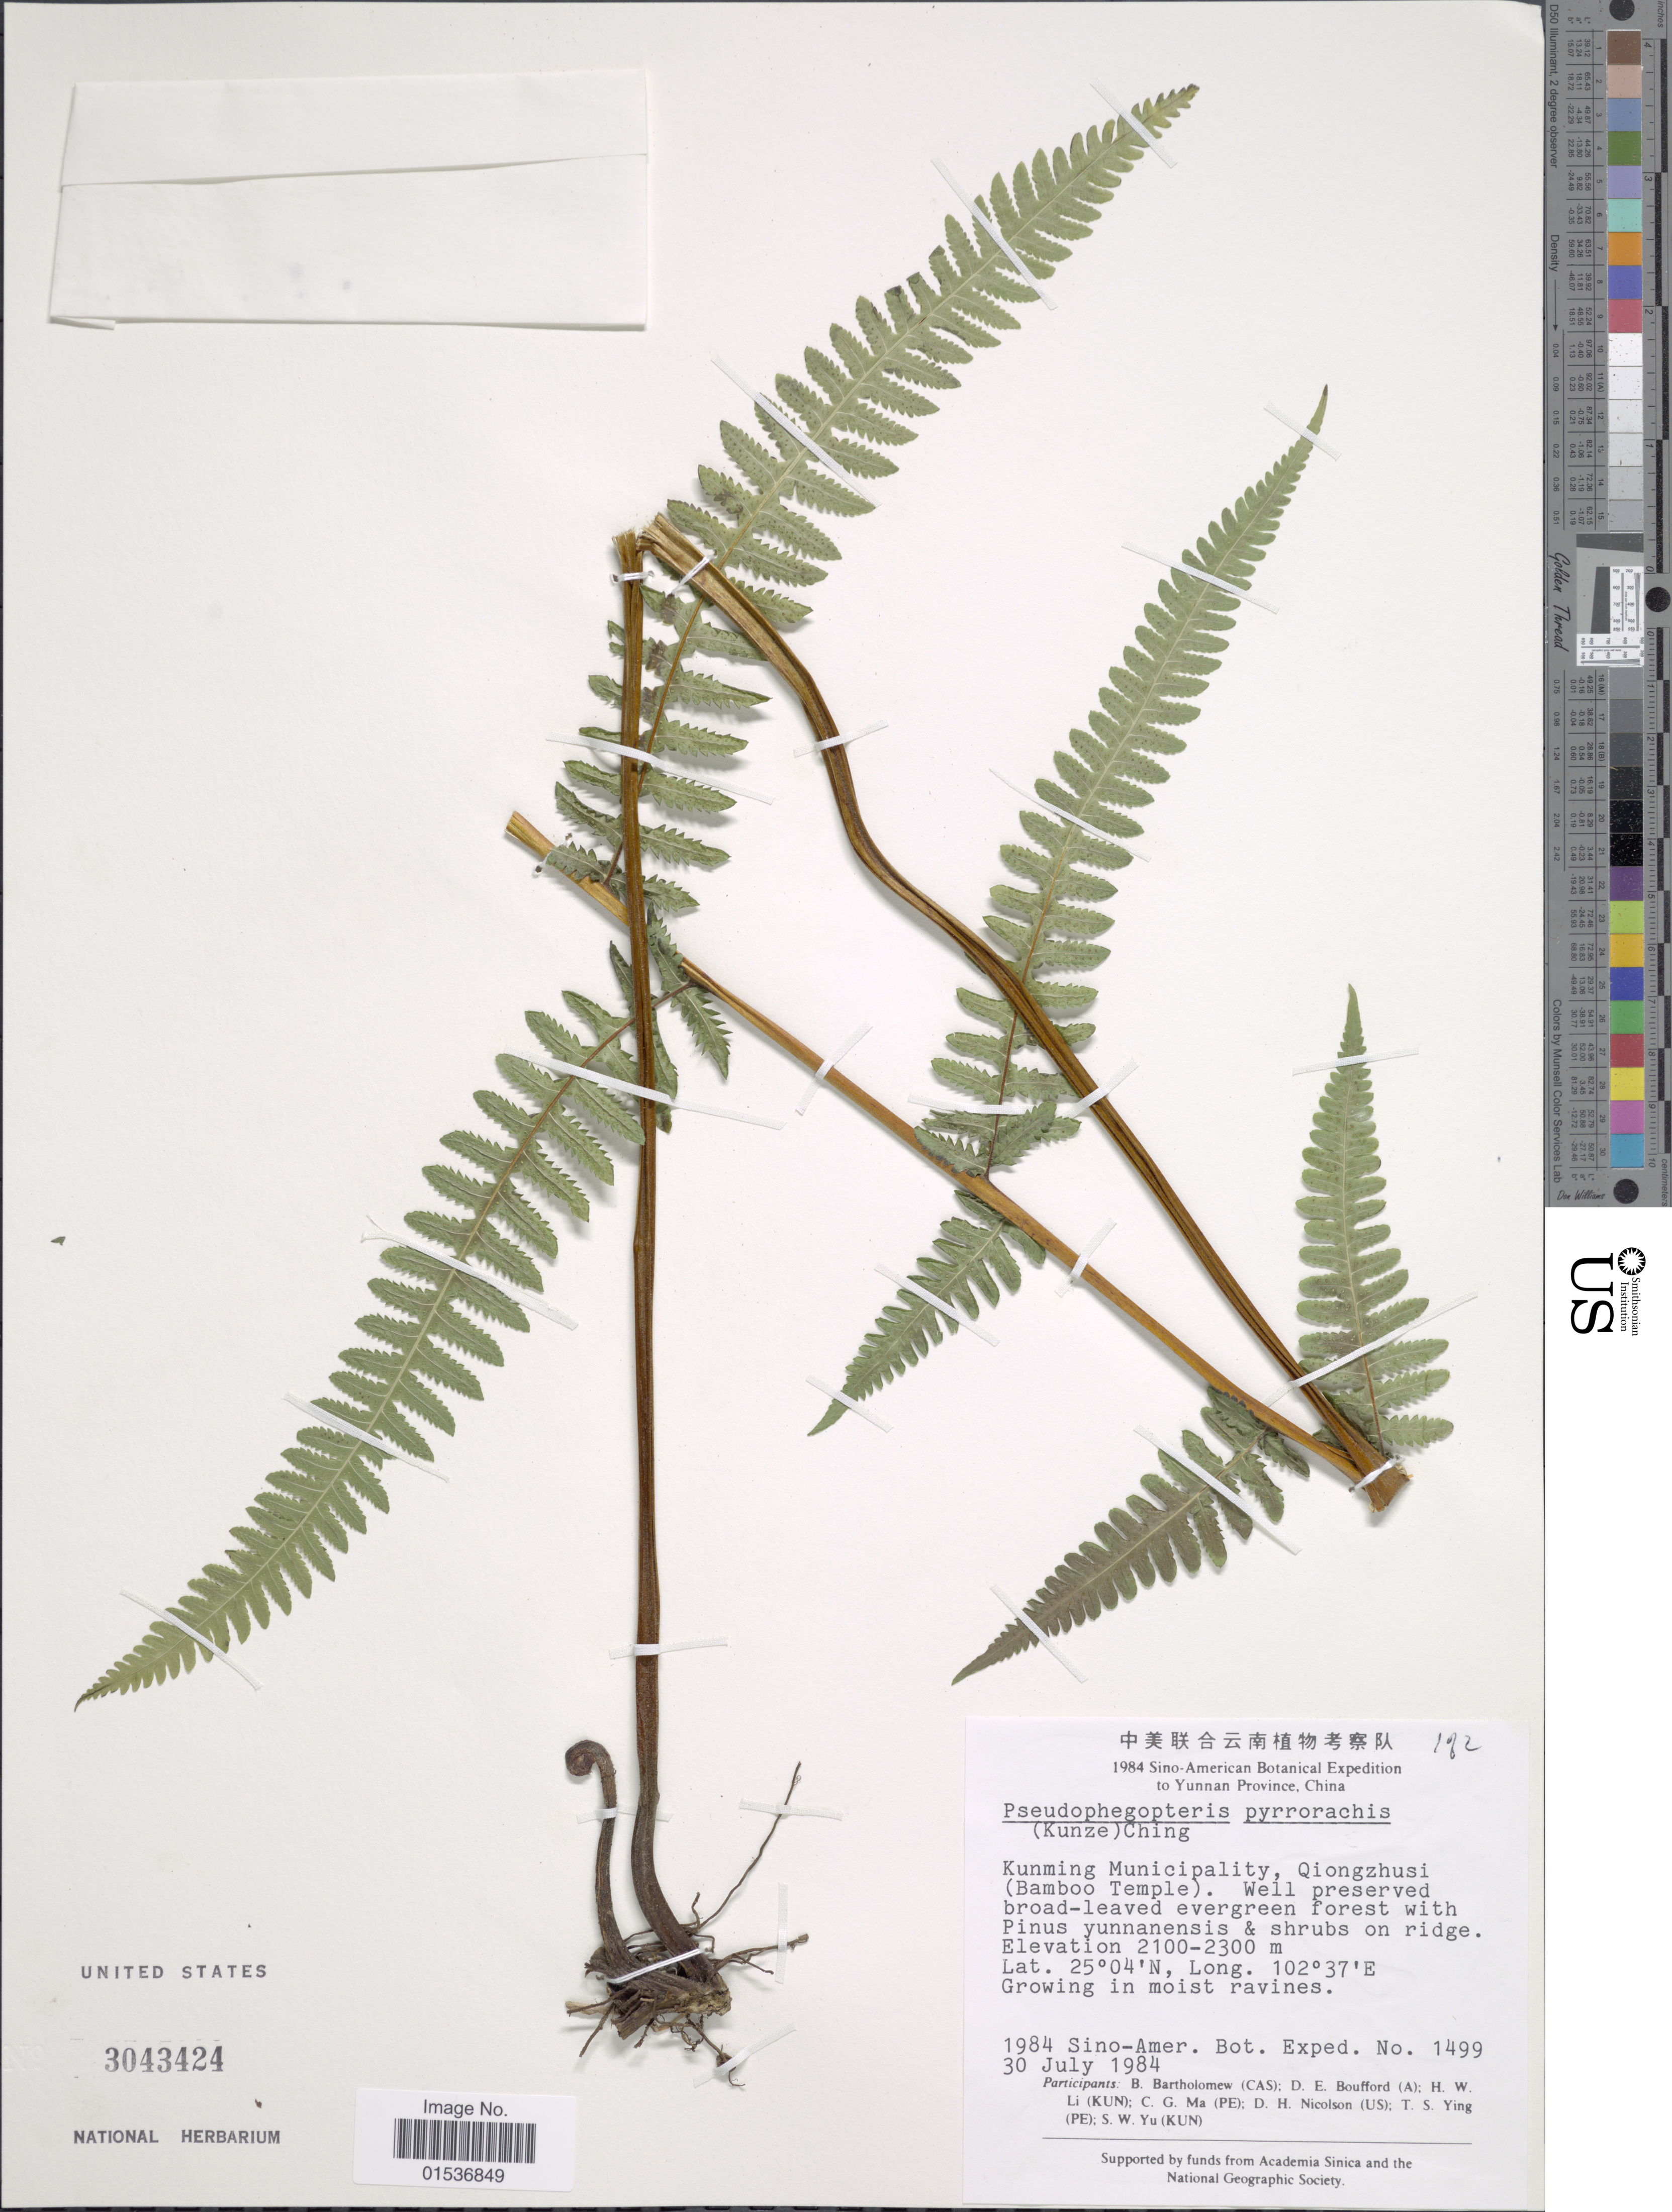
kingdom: Plantae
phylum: Tracheophyta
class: Polypodiopsida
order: Polypodiales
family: Thelypteridaceae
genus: Pseudophegopteris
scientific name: Pseudophegopteris pyrrhorachis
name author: (Kunze) Ching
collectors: Sino-Amer. Bot. Exped. 1984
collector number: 1499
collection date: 1984-07-30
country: China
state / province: Yunnan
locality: Yunnan Province, Kunming Municipality, Qiongzhusi (Bamboo Temple).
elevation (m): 2100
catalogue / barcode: US 3043424